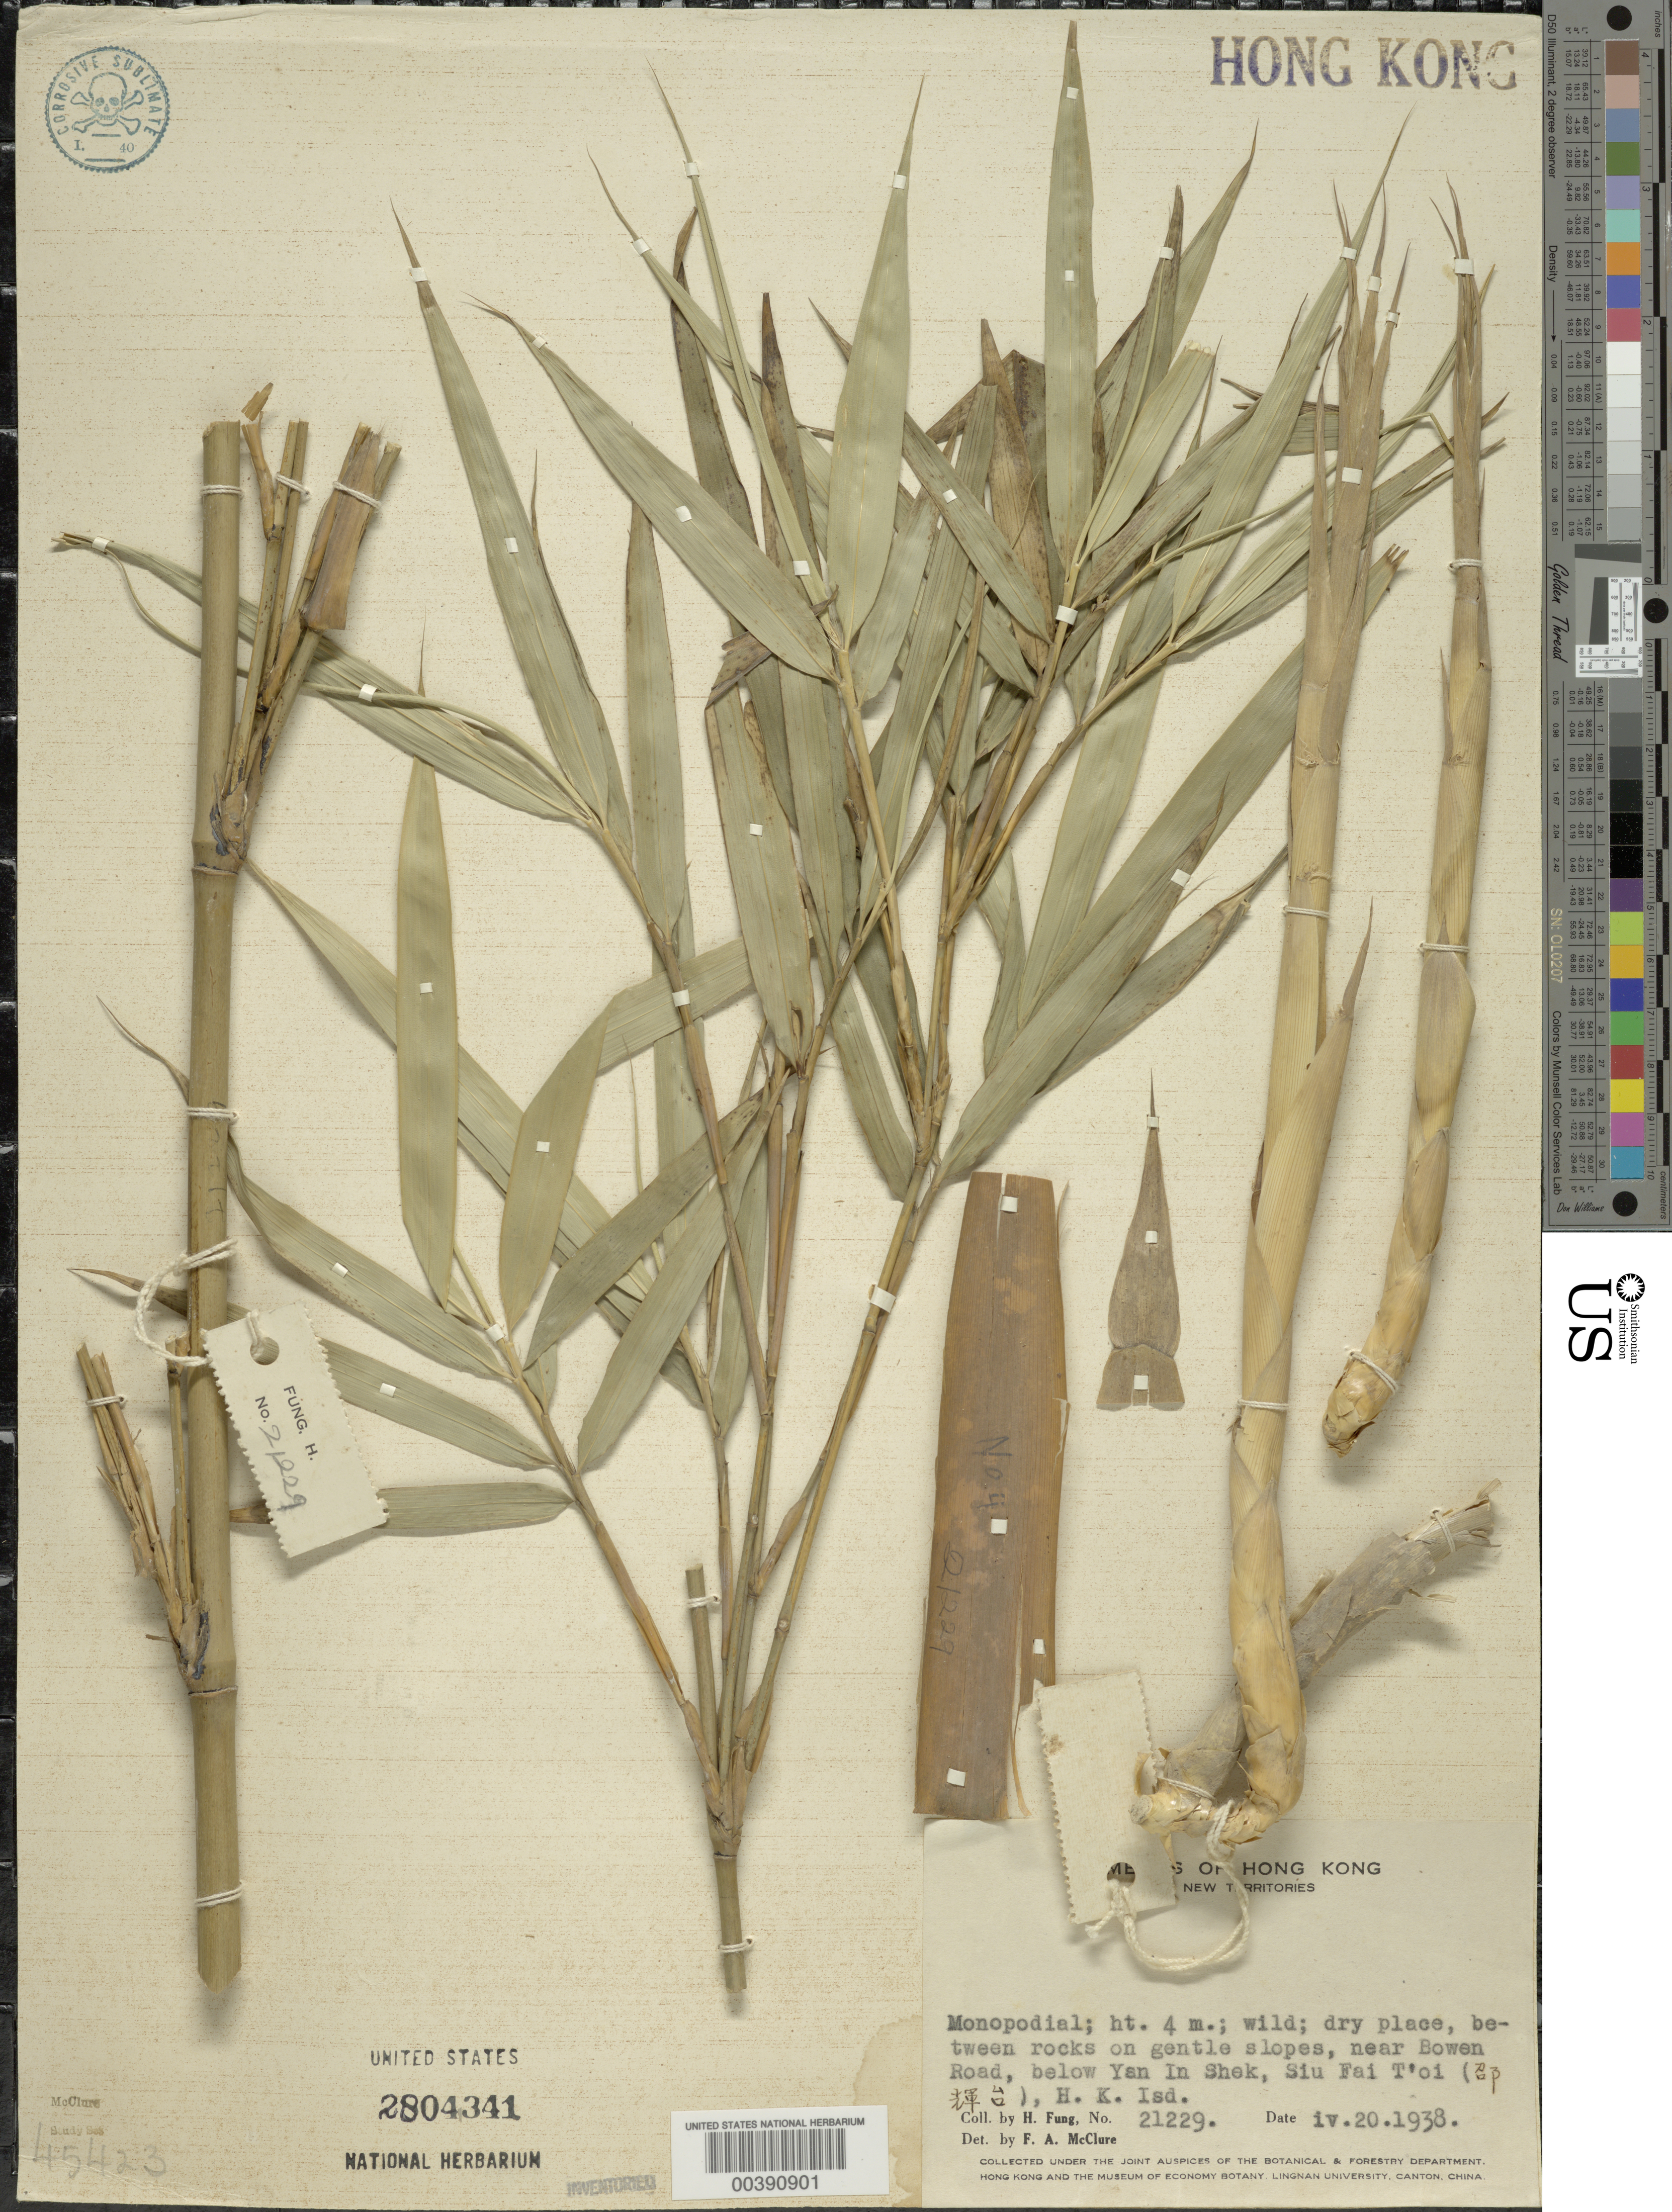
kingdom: Plantae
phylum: Tracheophyta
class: Liliopsida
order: Poales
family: Poaceae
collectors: H. L. Fung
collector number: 21229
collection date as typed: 20 Apr 1938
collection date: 1938-04-20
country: China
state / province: Hong Kong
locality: Siu fai t'oi, yan in shek, bowen rd.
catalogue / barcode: US 2804341